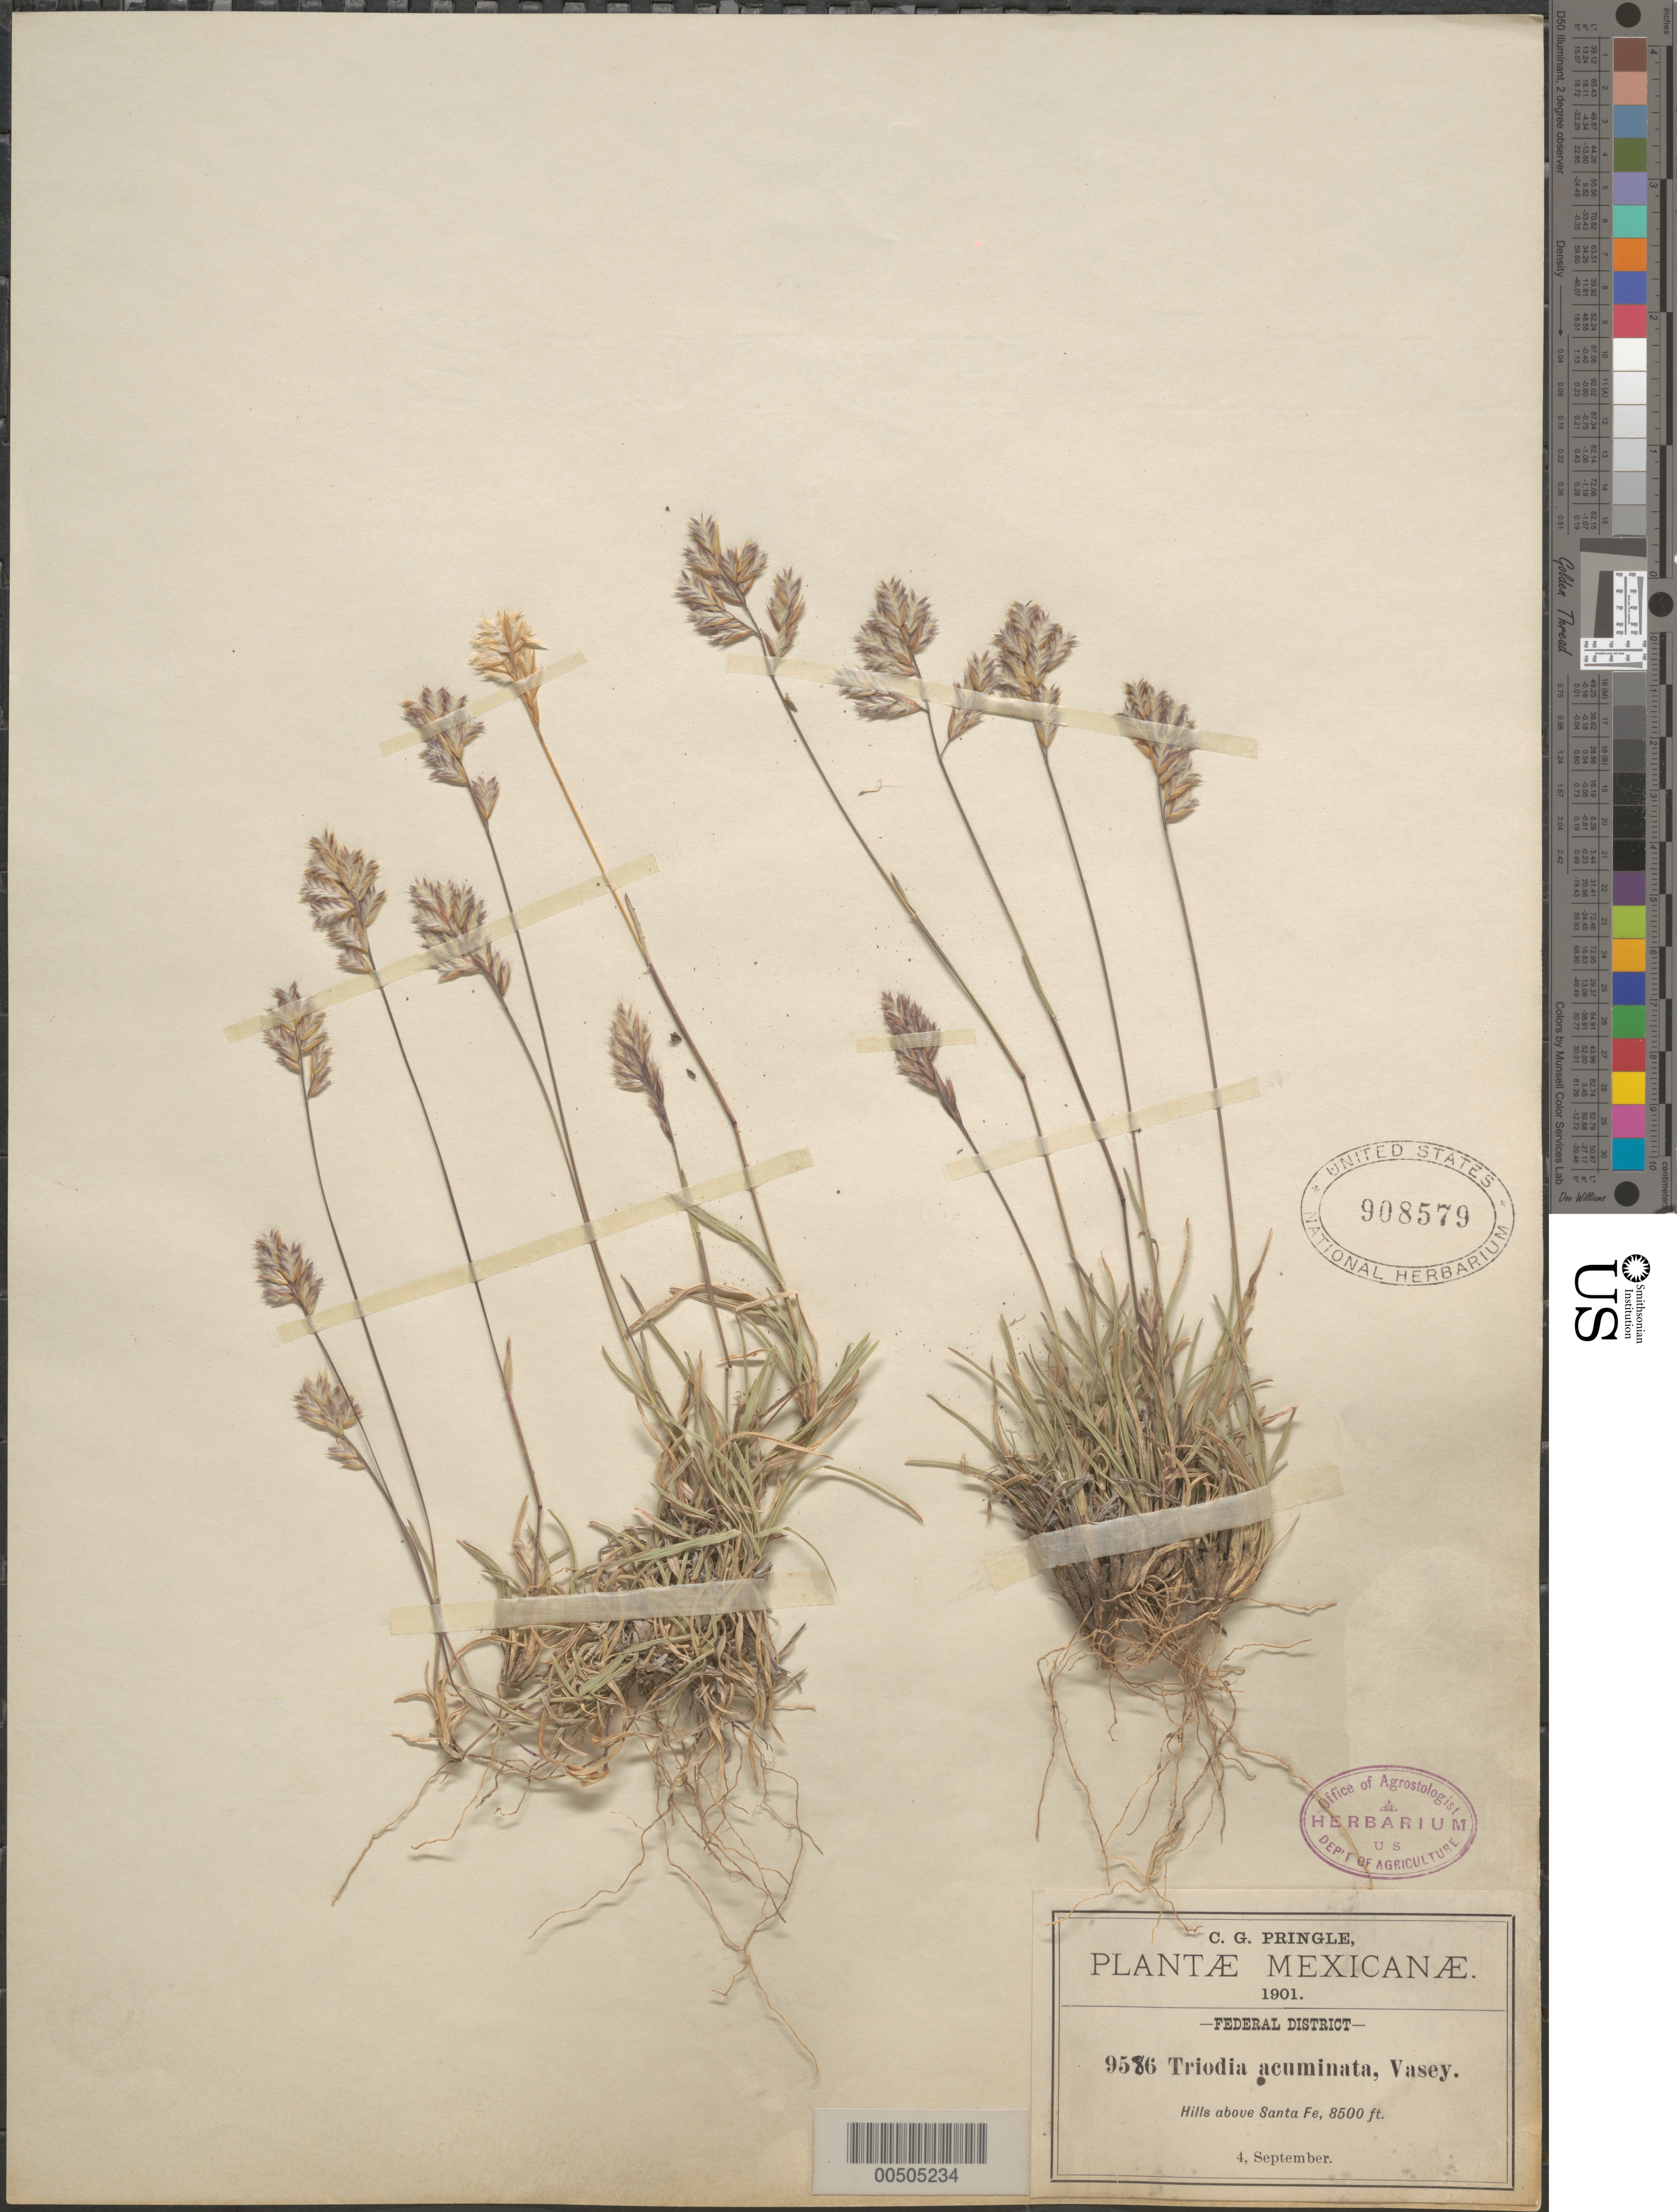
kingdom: Plantae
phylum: Tracheophyta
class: Liliopsida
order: Poales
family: Poaceae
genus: Erioneuron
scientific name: Erioneuron avenaceum var. avenaceum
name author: (Kunth) Tateoka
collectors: C. G. Pringle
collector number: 9586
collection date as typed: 4 Sep 1910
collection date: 1910-09-04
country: Mexico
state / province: Distrito Federal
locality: Above Santa Fe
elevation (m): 2591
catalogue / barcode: US 908579